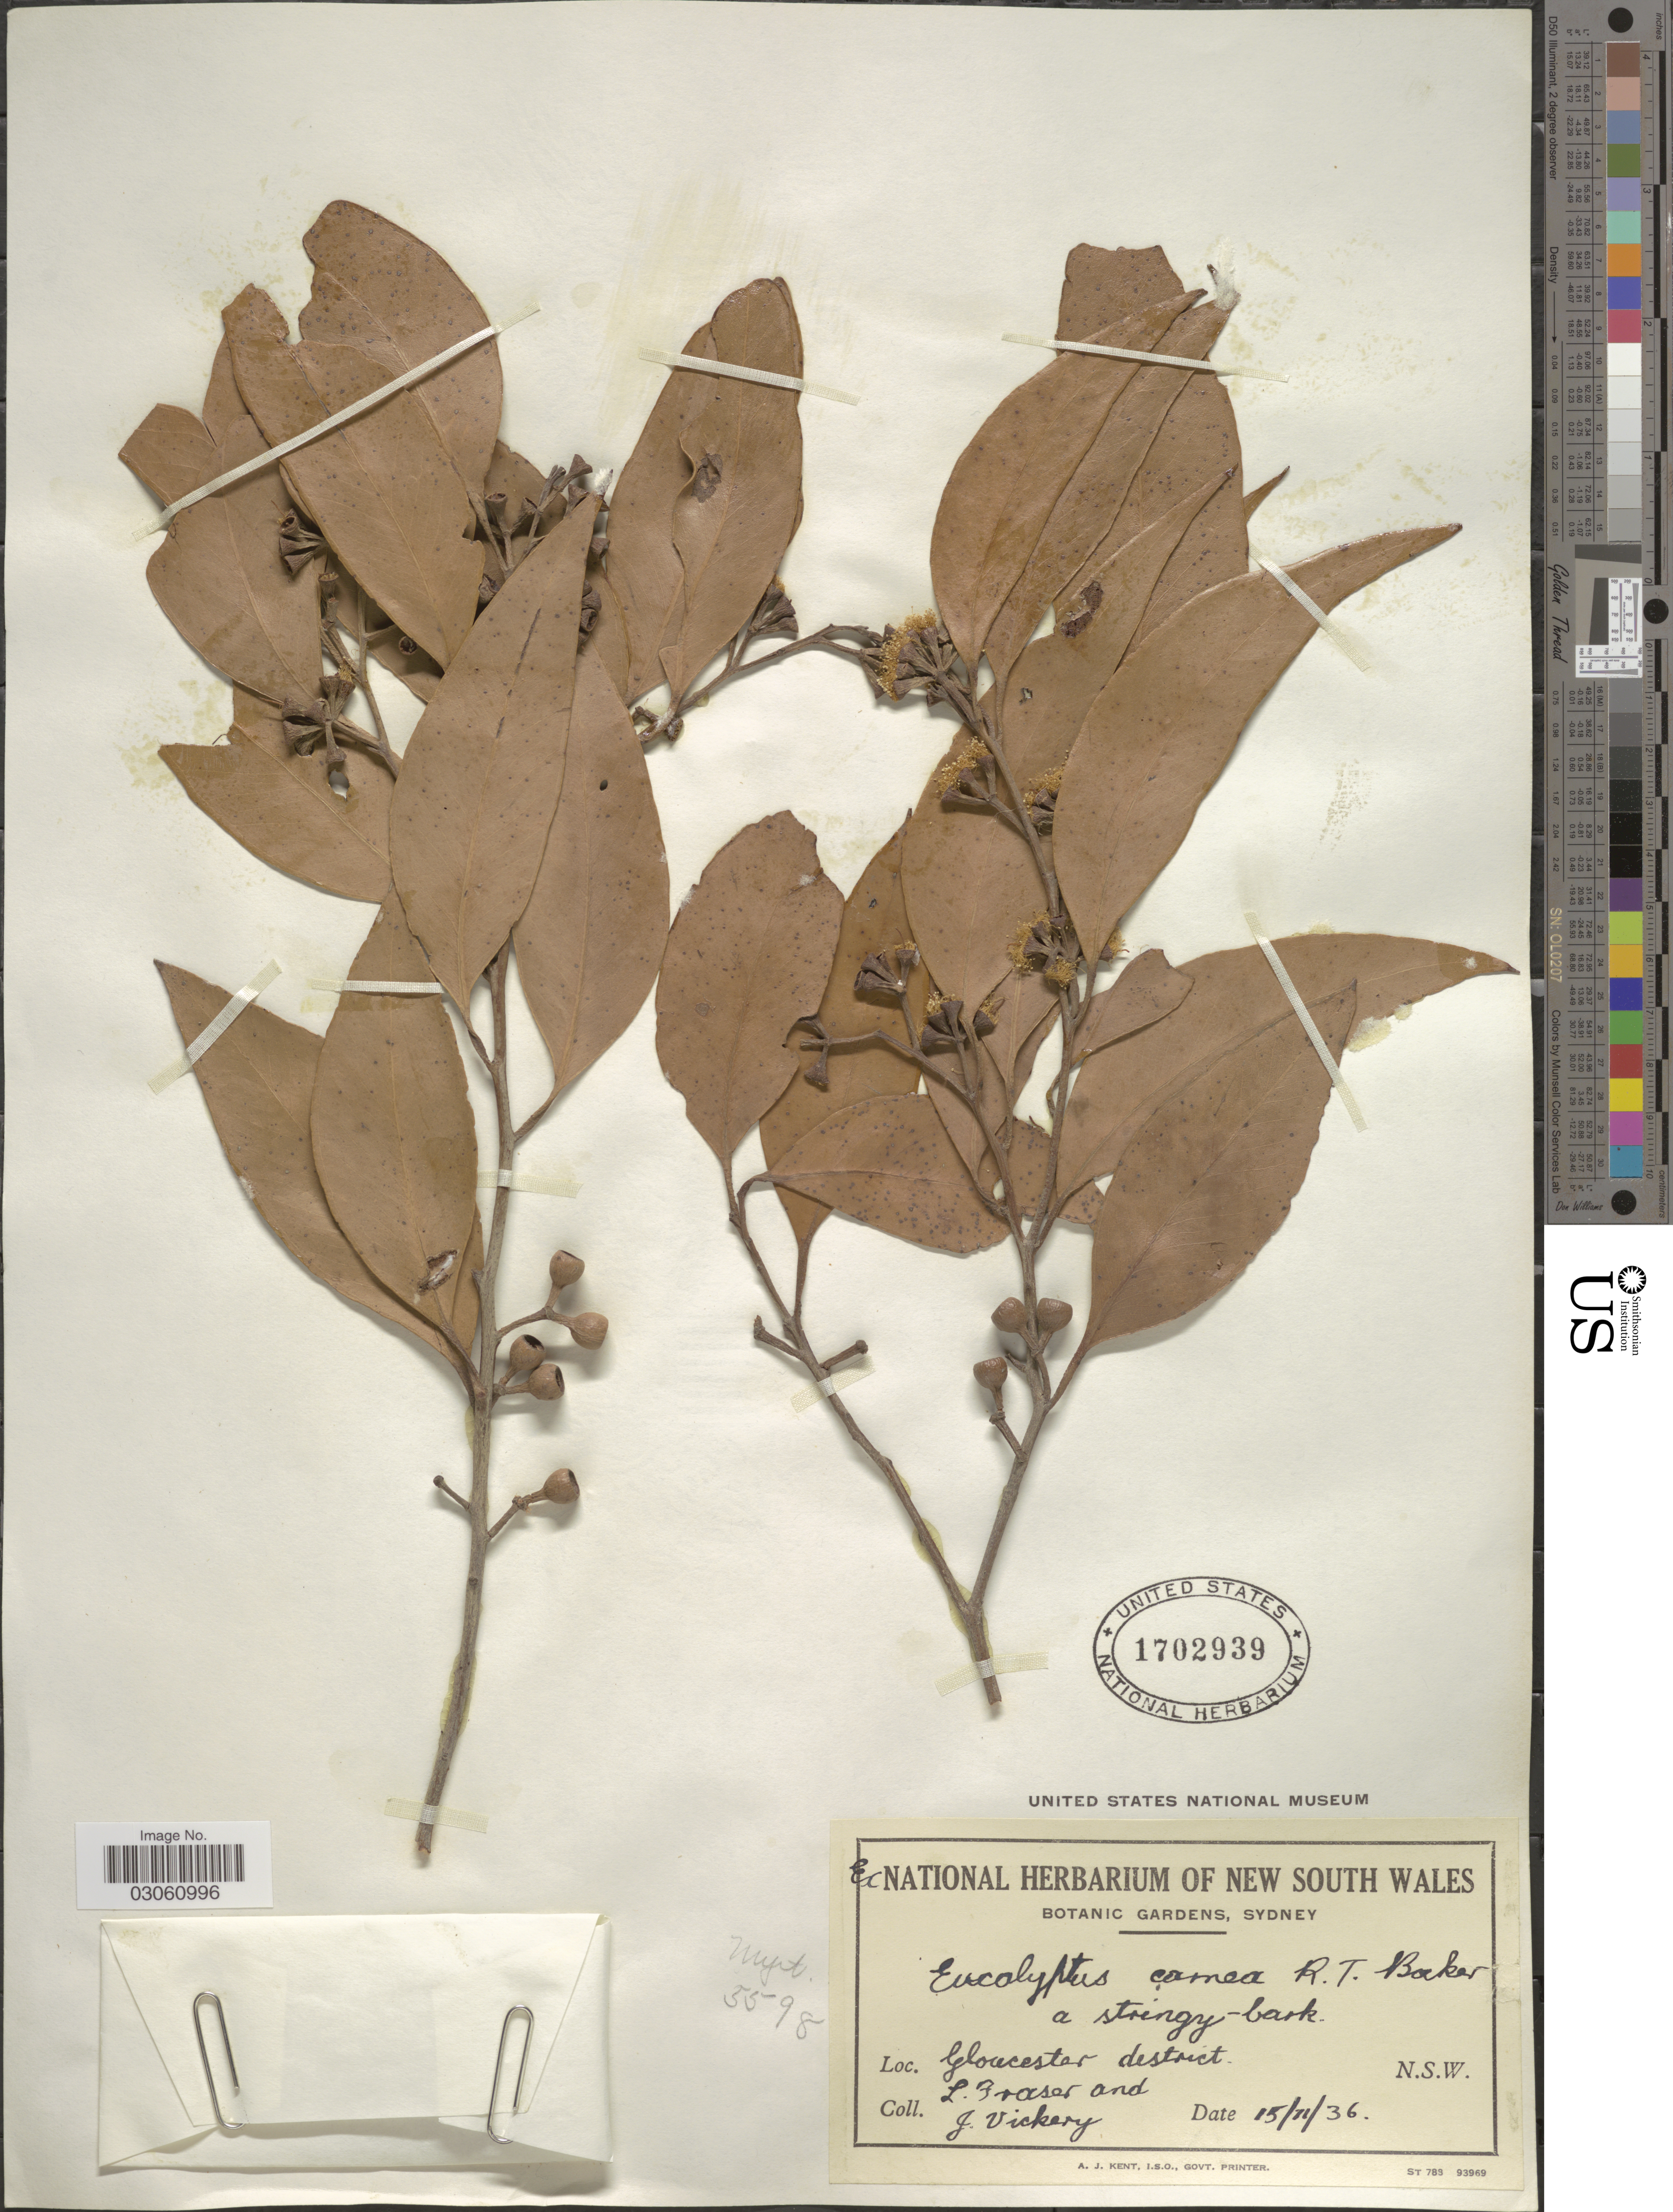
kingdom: Plantae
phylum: Tracheophyta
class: Magnoliopsida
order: Myrtales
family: Myrtaceae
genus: Eucalyptus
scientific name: Eucalyptus carnea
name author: R. Baker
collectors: L. Fraser & J. Vickery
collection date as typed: Transcribed d/m/y: 15/11/36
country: Australia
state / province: New South Wales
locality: Gloucester district.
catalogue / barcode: US 1702939